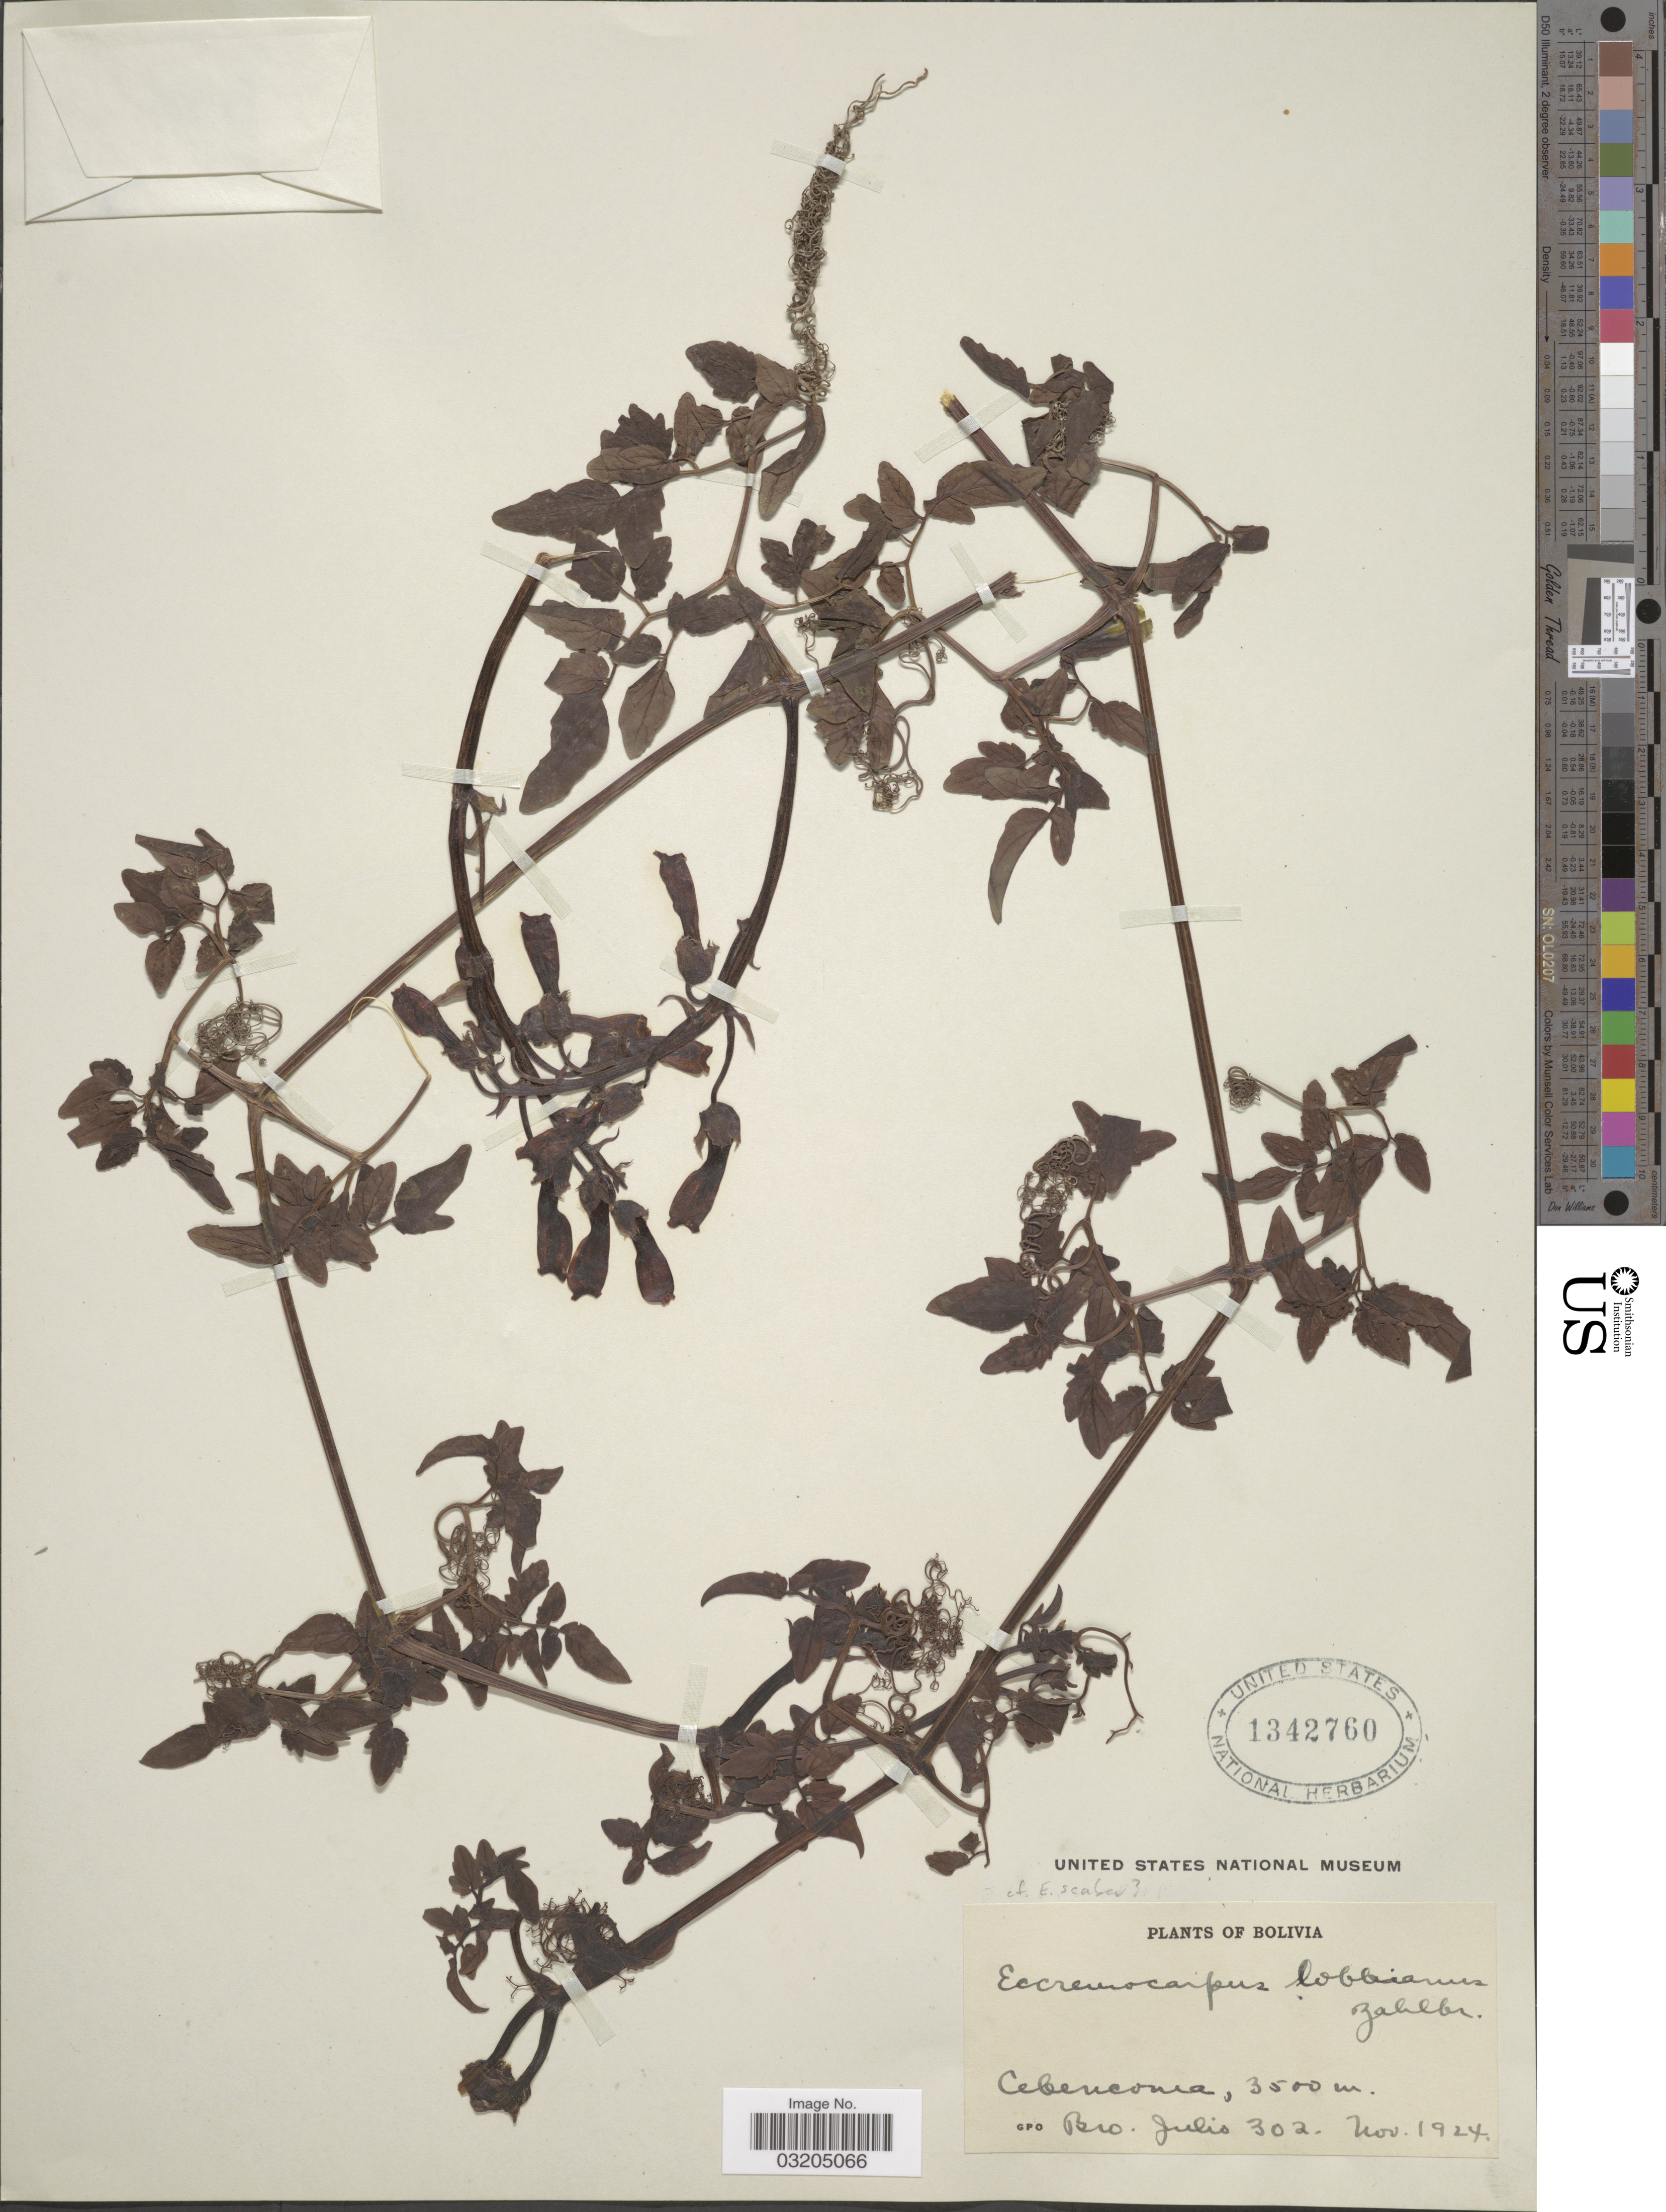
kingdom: Plantae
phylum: Tracheophyta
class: Magnoliopsida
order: Lamiales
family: Bignoniaceae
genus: Eccremocarpus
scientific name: Eccremocarpus scaber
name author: Ruiz & Pav.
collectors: Bro. Julio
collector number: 302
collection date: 1924-11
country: Bolivia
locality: Cebenconia.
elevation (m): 3500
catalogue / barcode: US 1342760